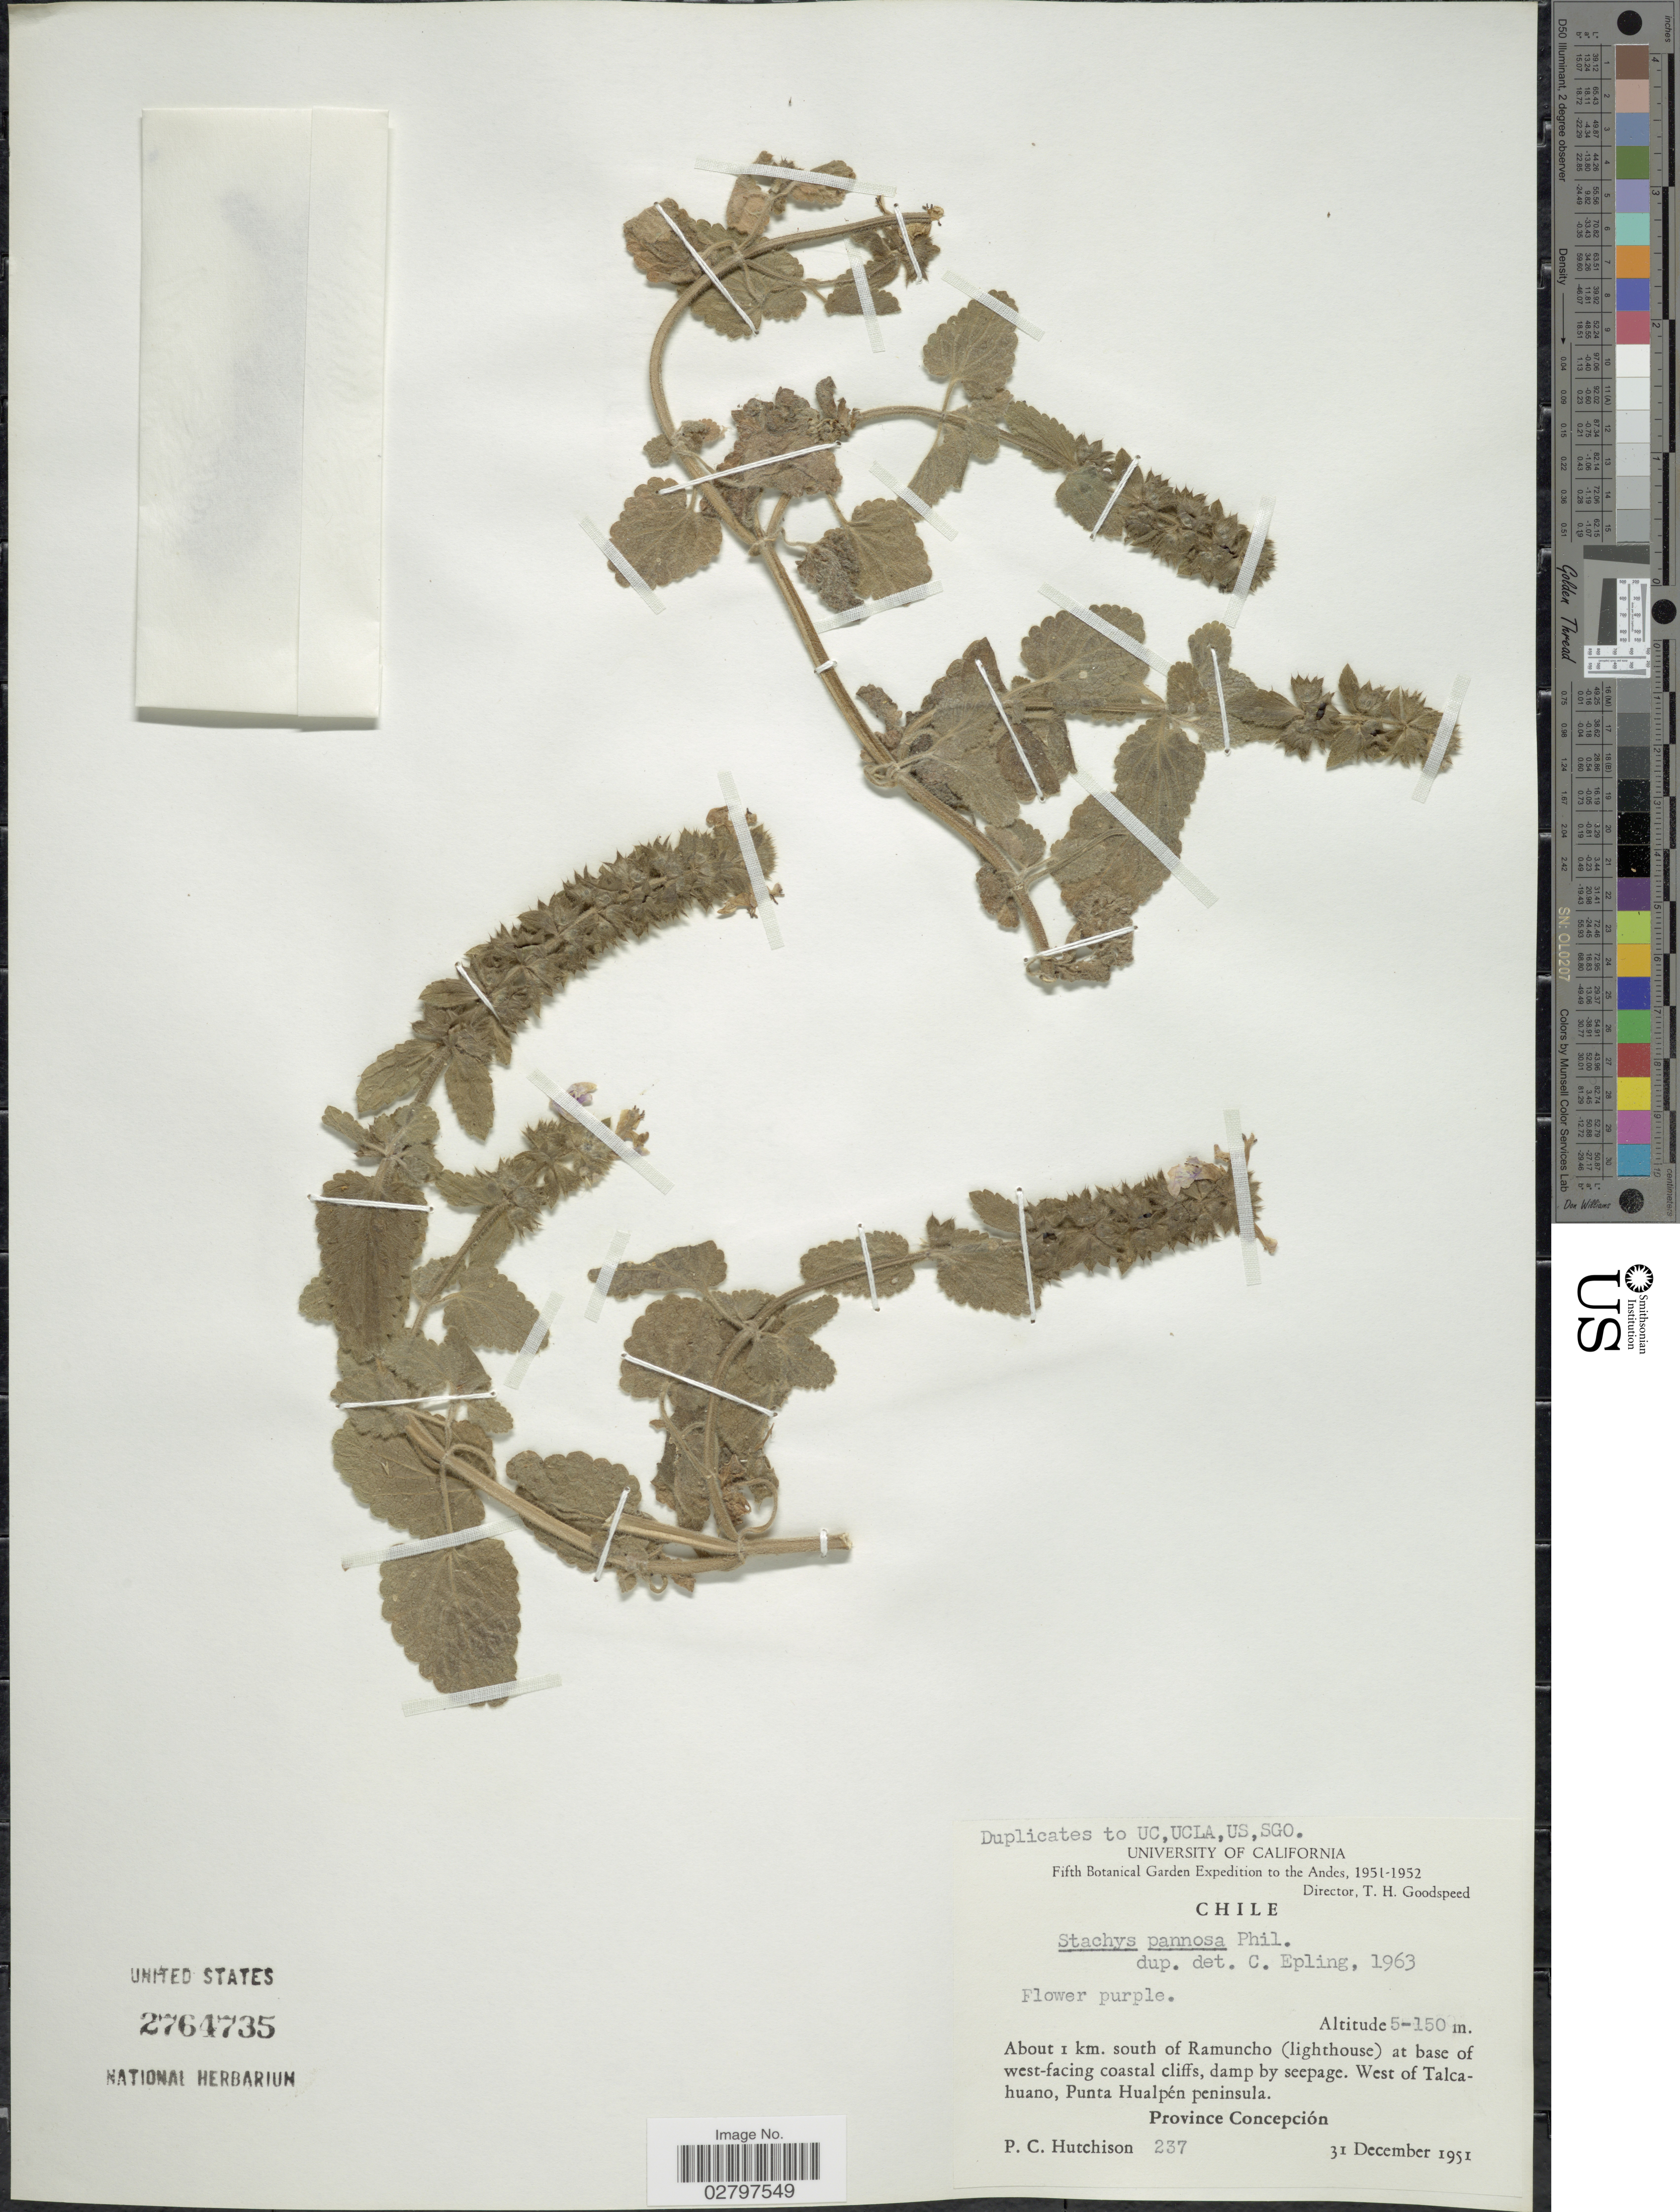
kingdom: Plantae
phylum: Tracheophyta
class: Magnoliopsida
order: Lamiales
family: Lamiaceae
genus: Stachys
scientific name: Stachys pannosa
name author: Phil.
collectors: P. C. Hutchison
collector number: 237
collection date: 1951-12-31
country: Chile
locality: Andes, about 1 km. south of Ramuncho (lighthouse) at base of west-facing coastal cliffs, damp by seepage, West of Talcahuano, Punta Hualpén peninsula, Province Concepción.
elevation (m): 5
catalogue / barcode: US 2764735